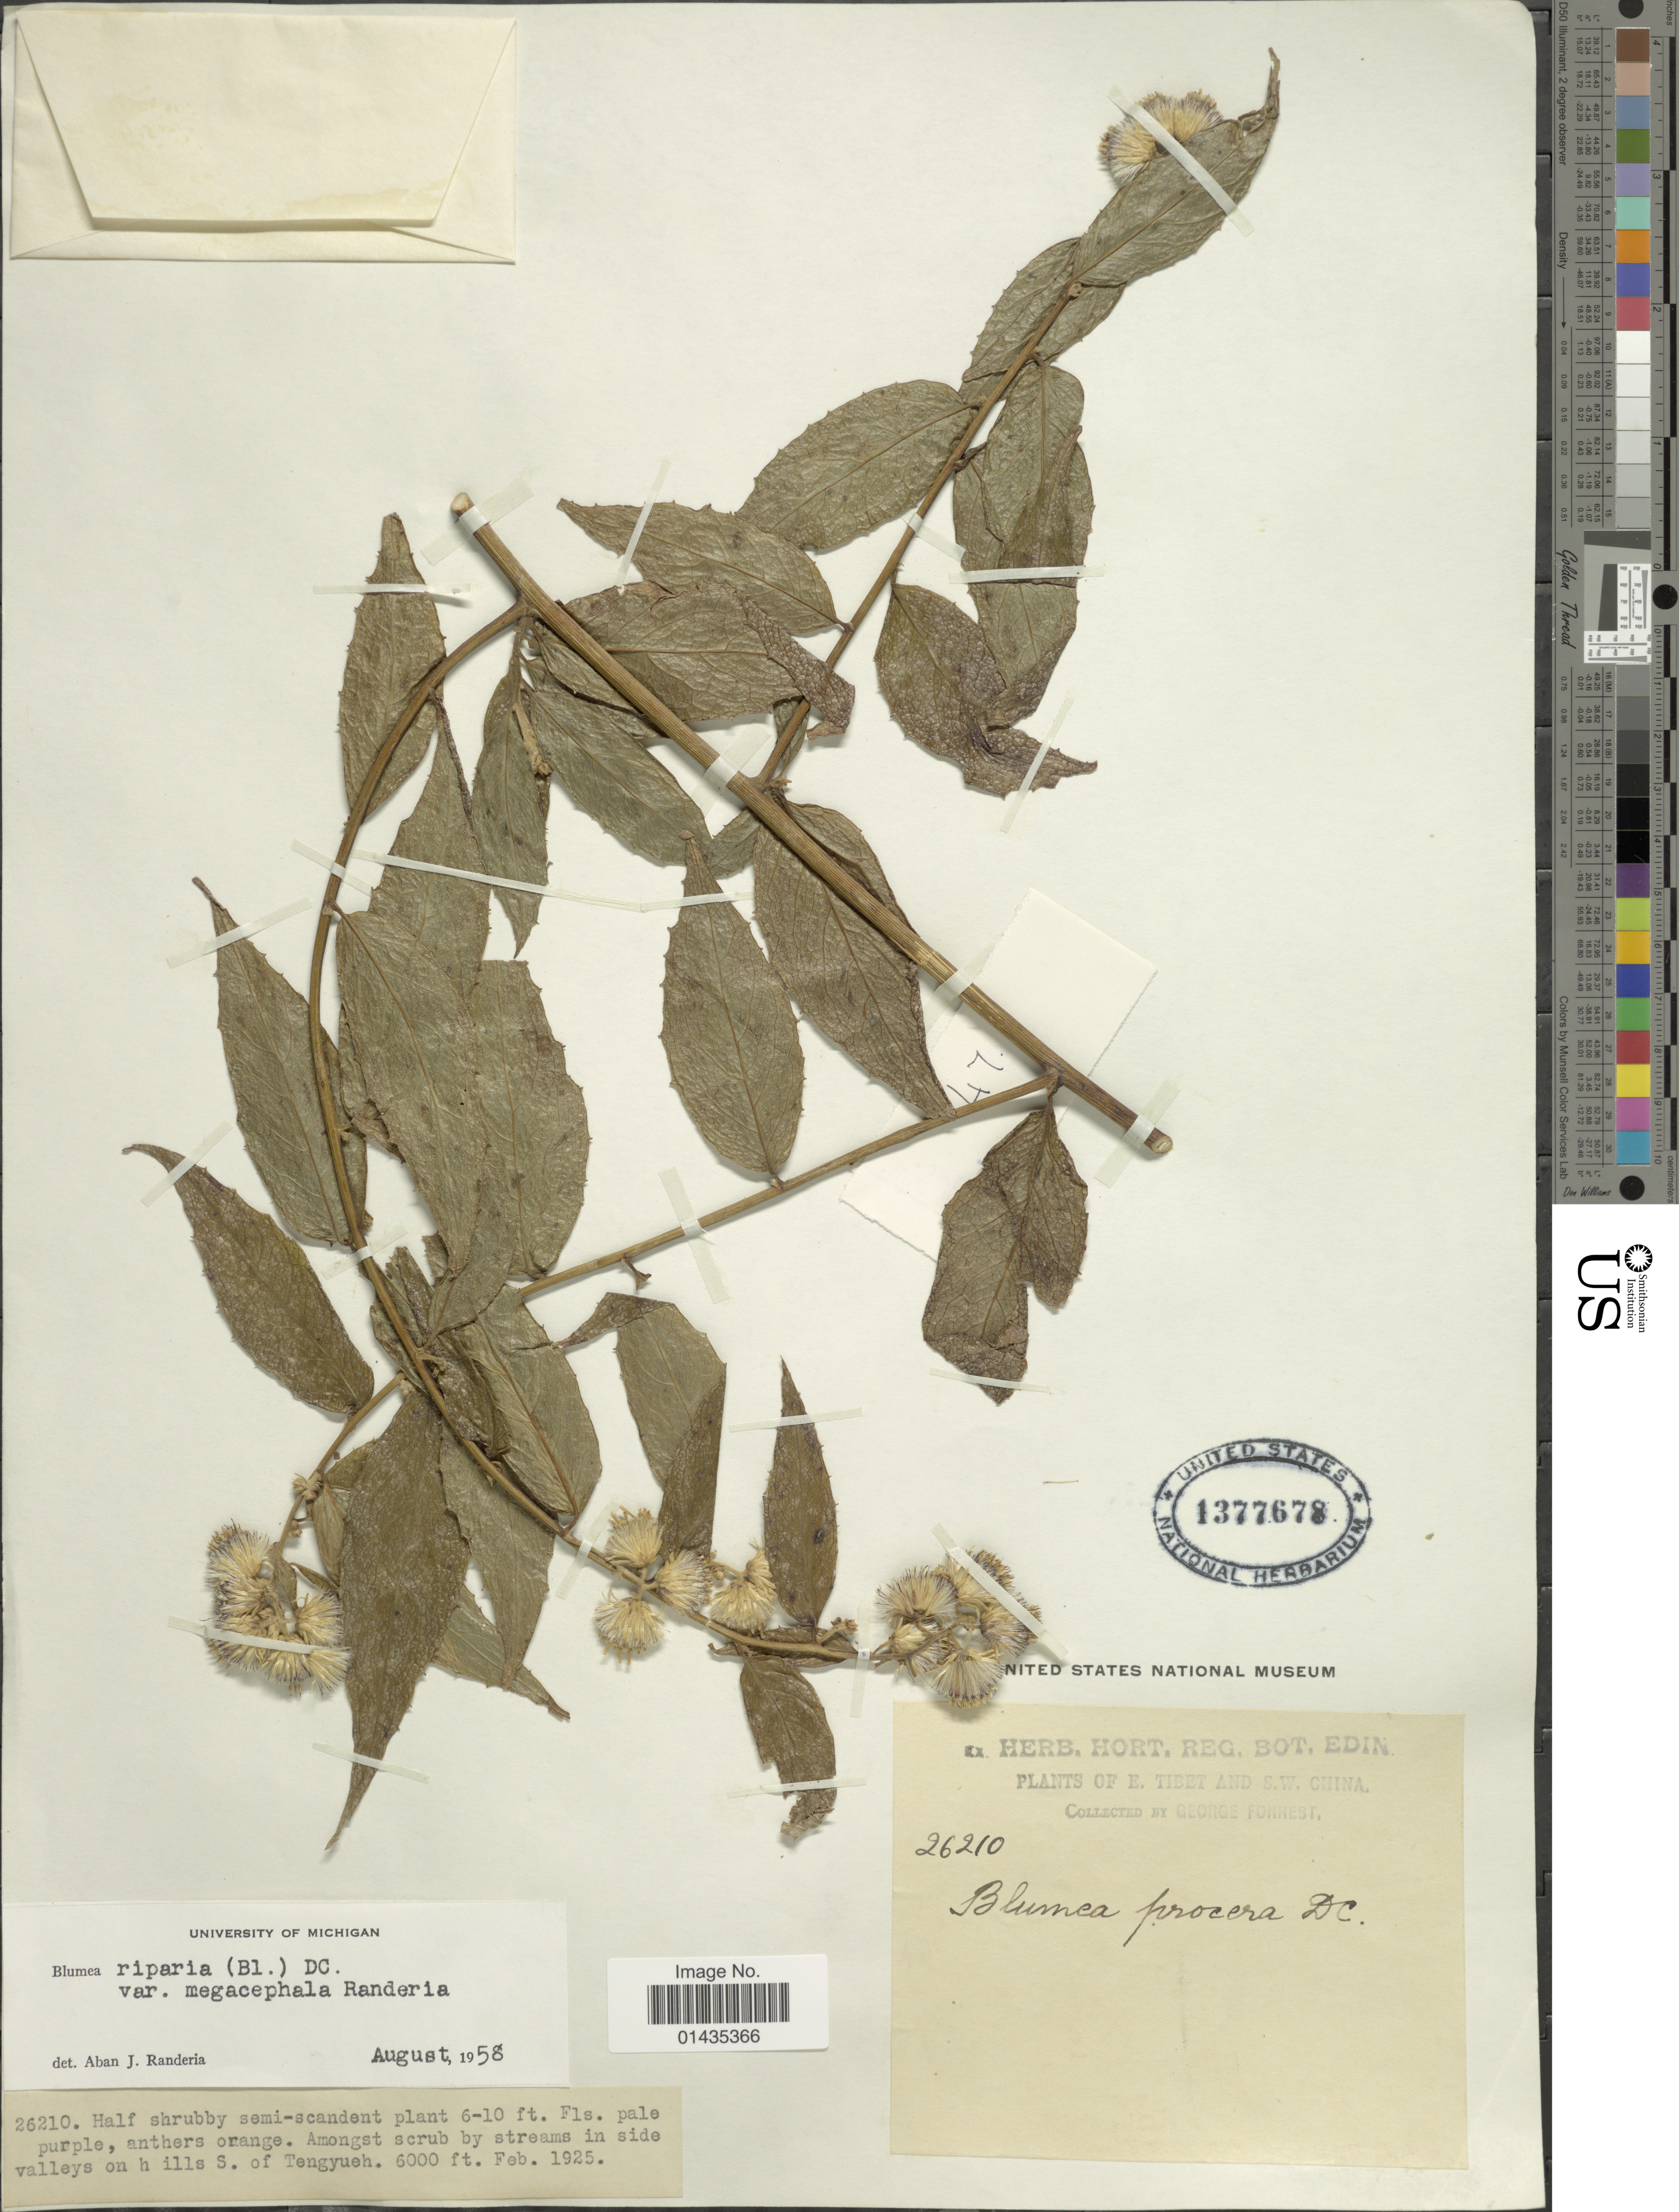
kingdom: Plantae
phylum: Tracheophyta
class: Magnoliopsida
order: Asterales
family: Asteraceae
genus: Blumea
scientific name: Blumea riparia var. megacephala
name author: Randeria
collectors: G. Forrest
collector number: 26210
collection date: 1925-02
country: China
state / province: Xizang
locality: E. Tibet and S.W. China, S. of Tengyueh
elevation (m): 1829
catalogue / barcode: US 1377678